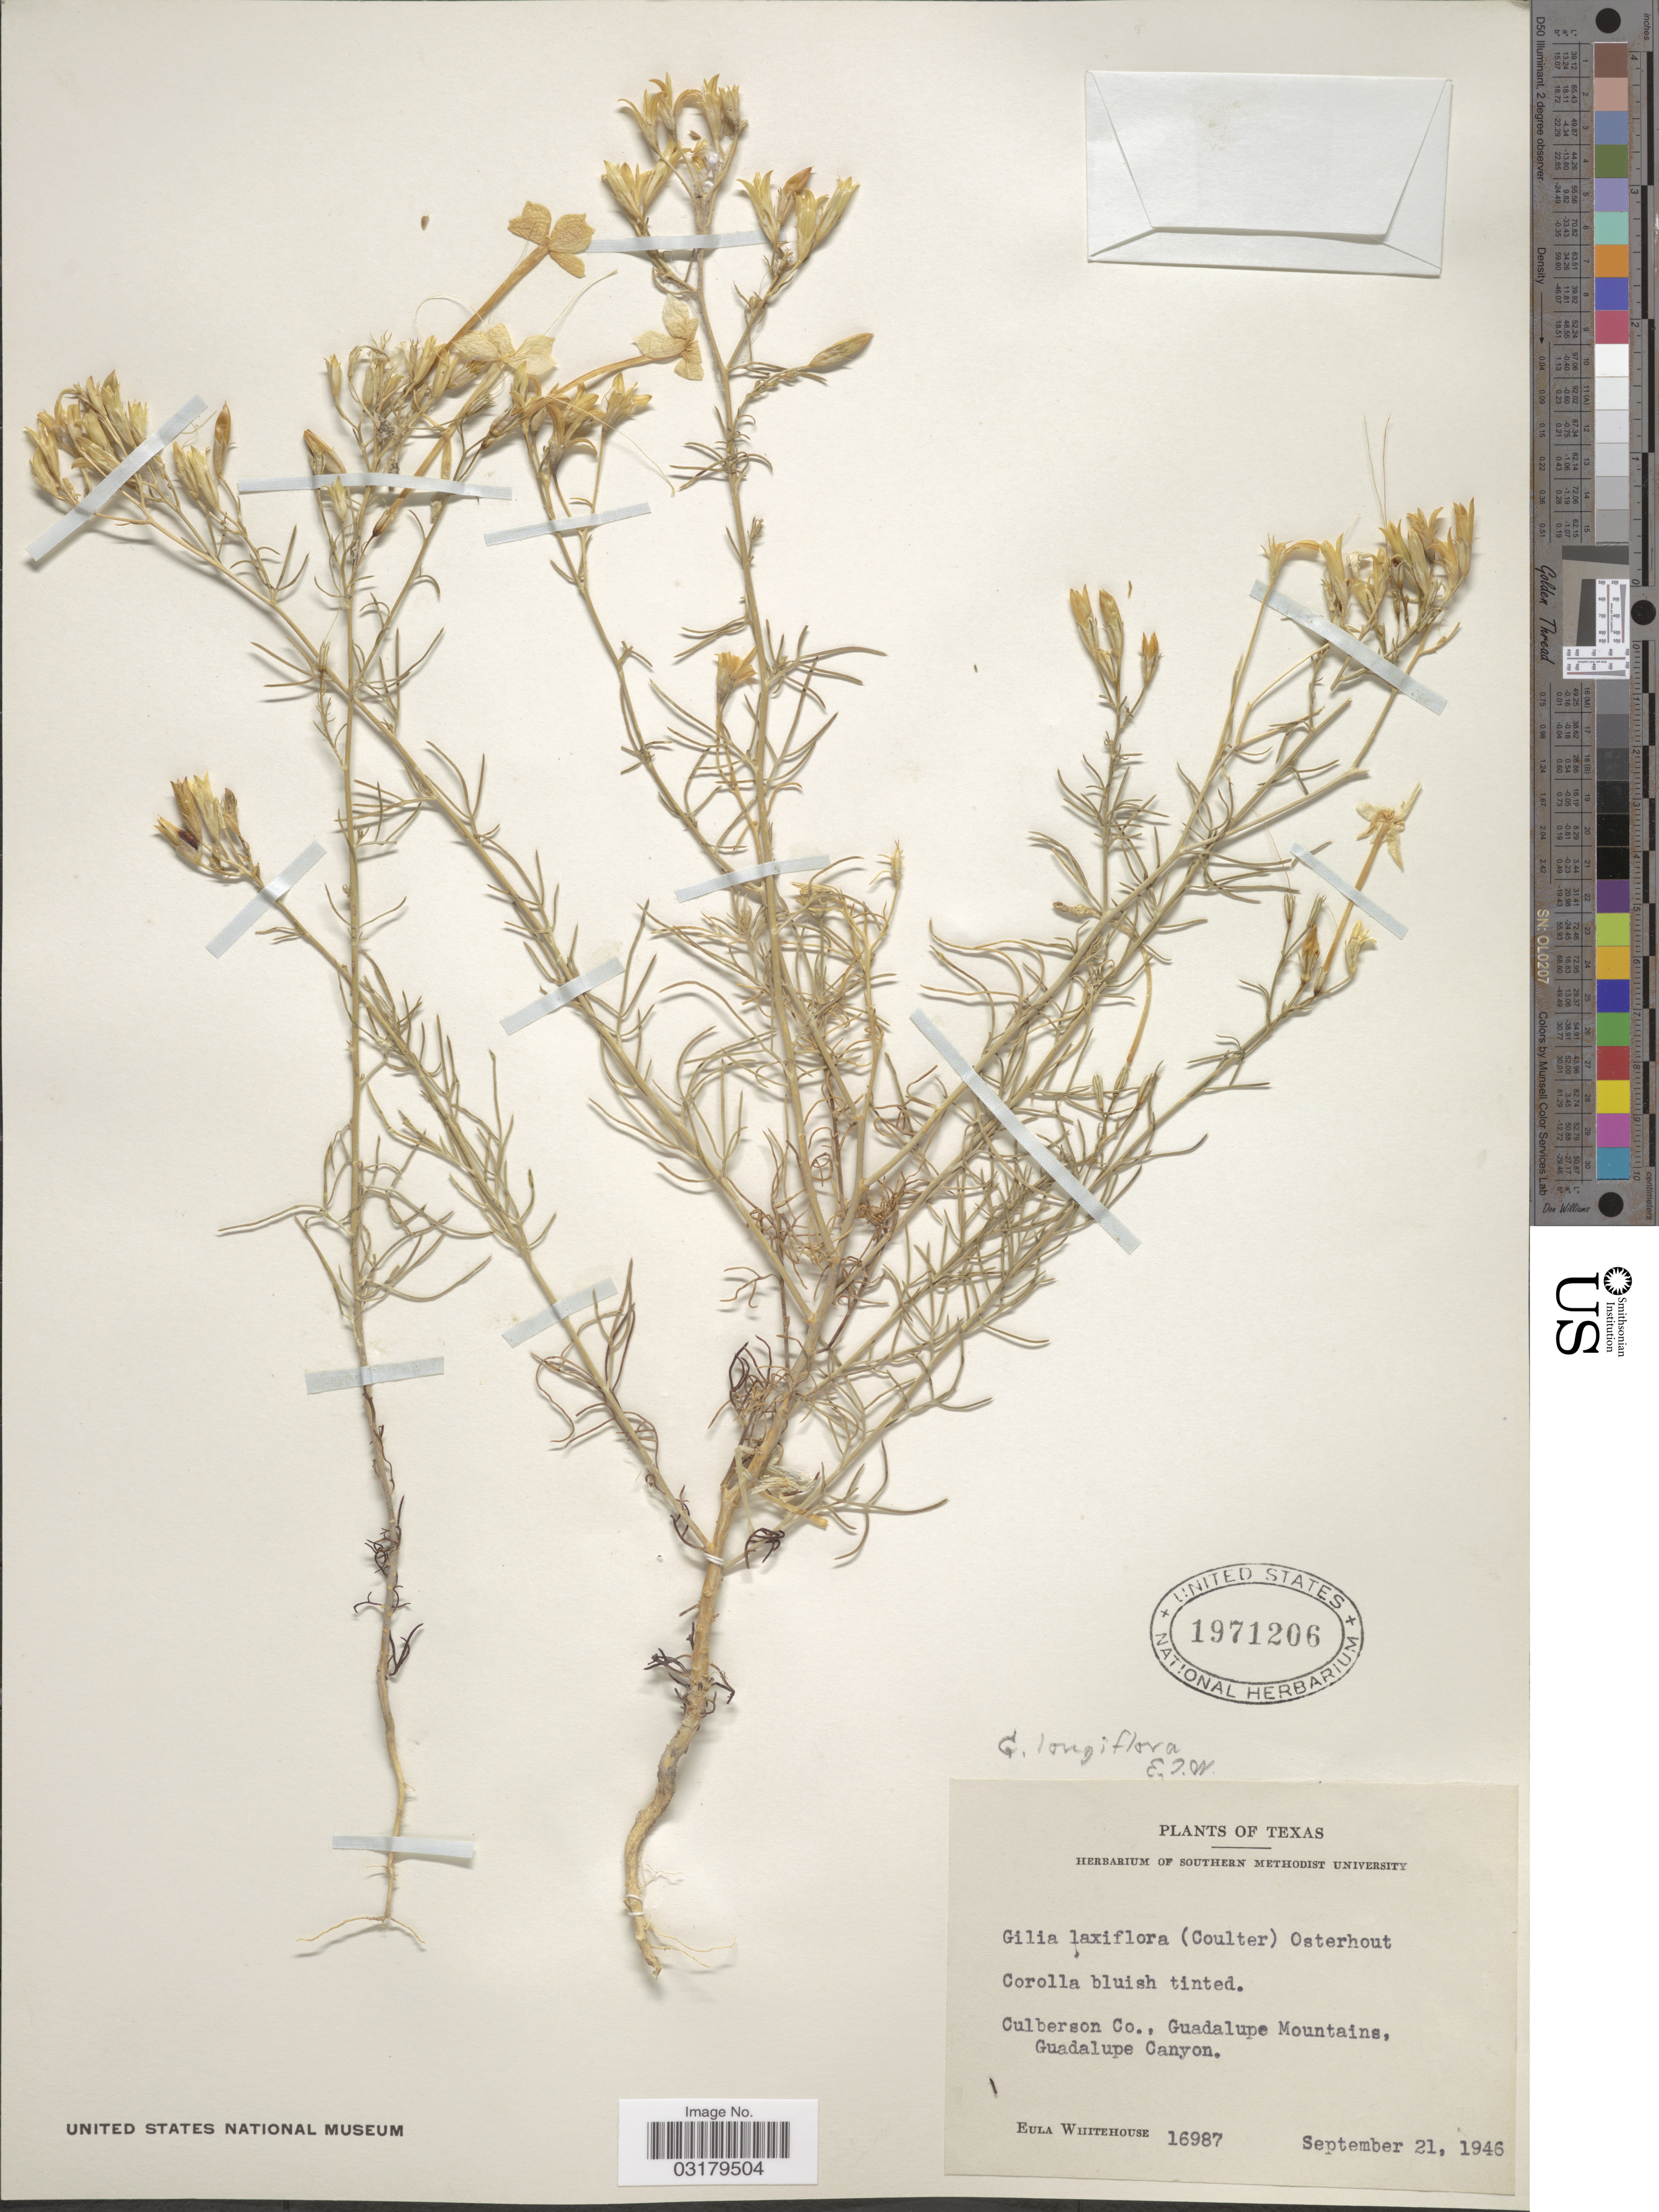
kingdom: Plantae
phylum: Tracheophyta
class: Magnoliopsida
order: Ericales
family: Polemoniaceae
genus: Ipomopsis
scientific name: Ipomopsis longiflora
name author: (Torr.) V.E. Grant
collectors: E. Whitehouse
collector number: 16987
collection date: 1946-09-21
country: United States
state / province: Texas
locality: Culberson Co., Guadalupe Mountains, Guadalupe Canyon.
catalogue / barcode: US 1971206